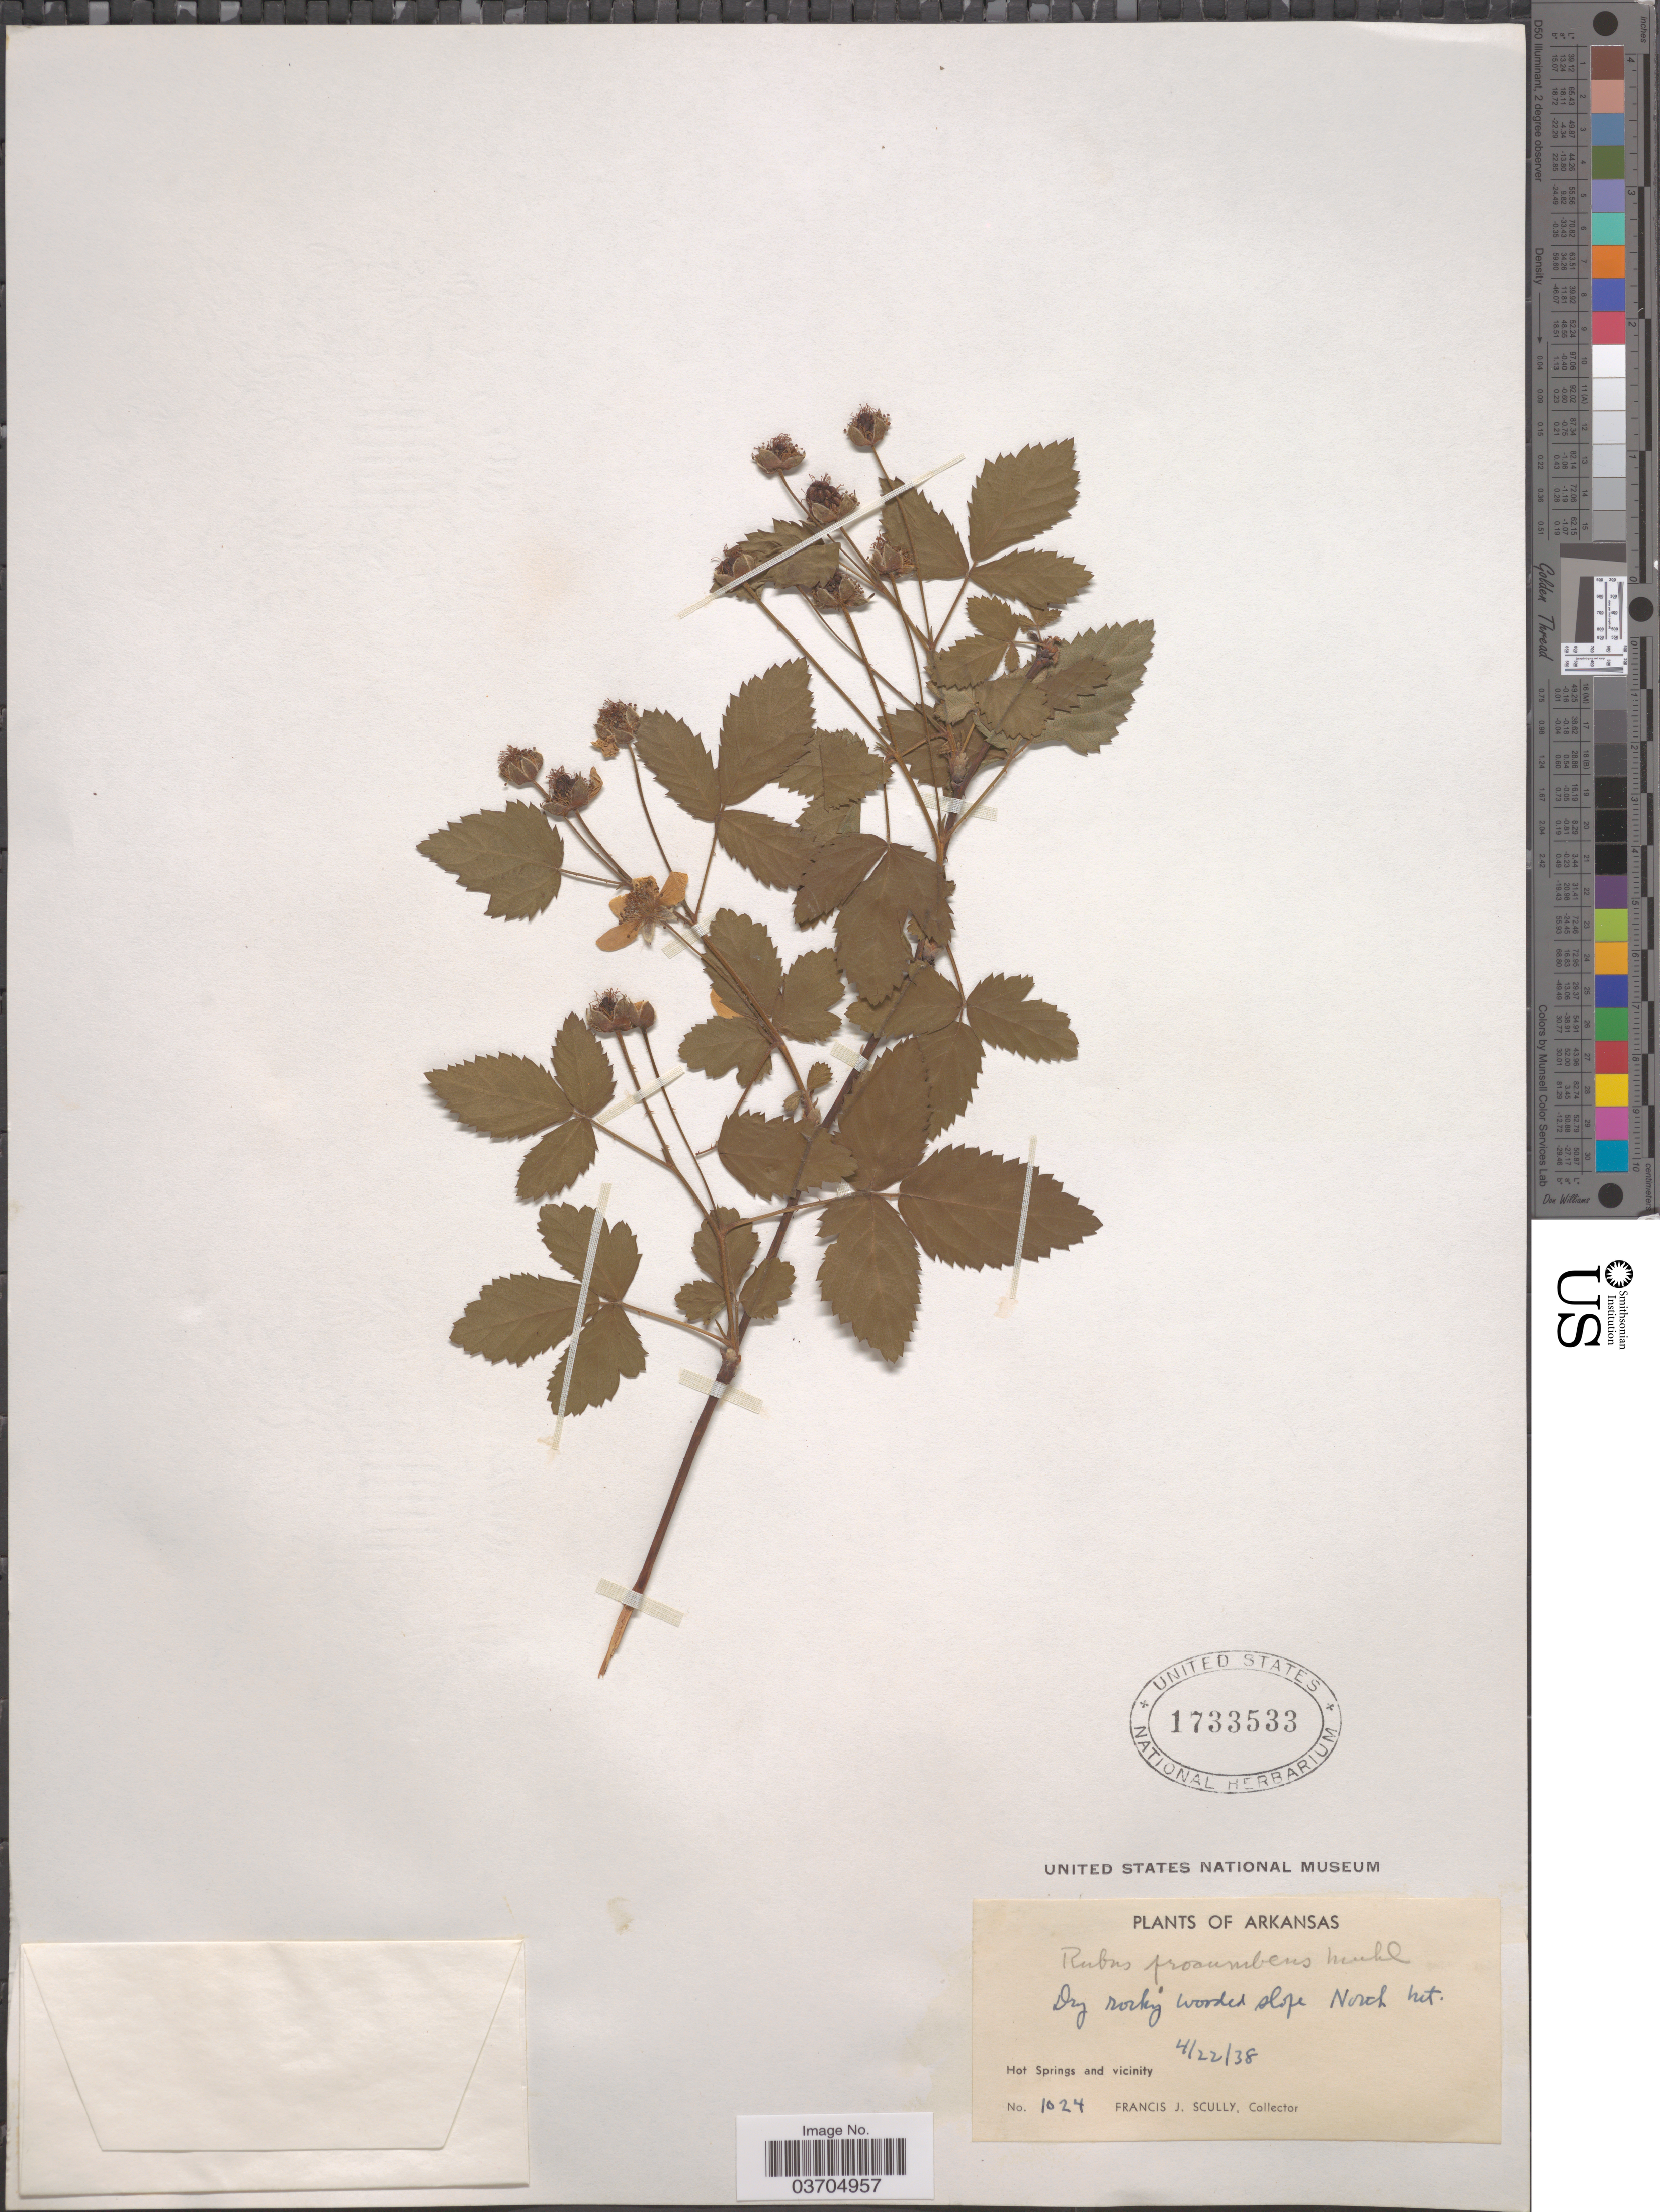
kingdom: Plantae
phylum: Tracheophyta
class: Magnoliopsida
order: Rosales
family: Rosaceae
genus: Rubus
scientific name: Rubus procumbens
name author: Muhl.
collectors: F. J. Scully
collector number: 1024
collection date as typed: Transcribed d/m/y: 22/4/38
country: United States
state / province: Arkansas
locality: North Mt. Hot Springs and vicinity.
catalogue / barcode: US 1733533